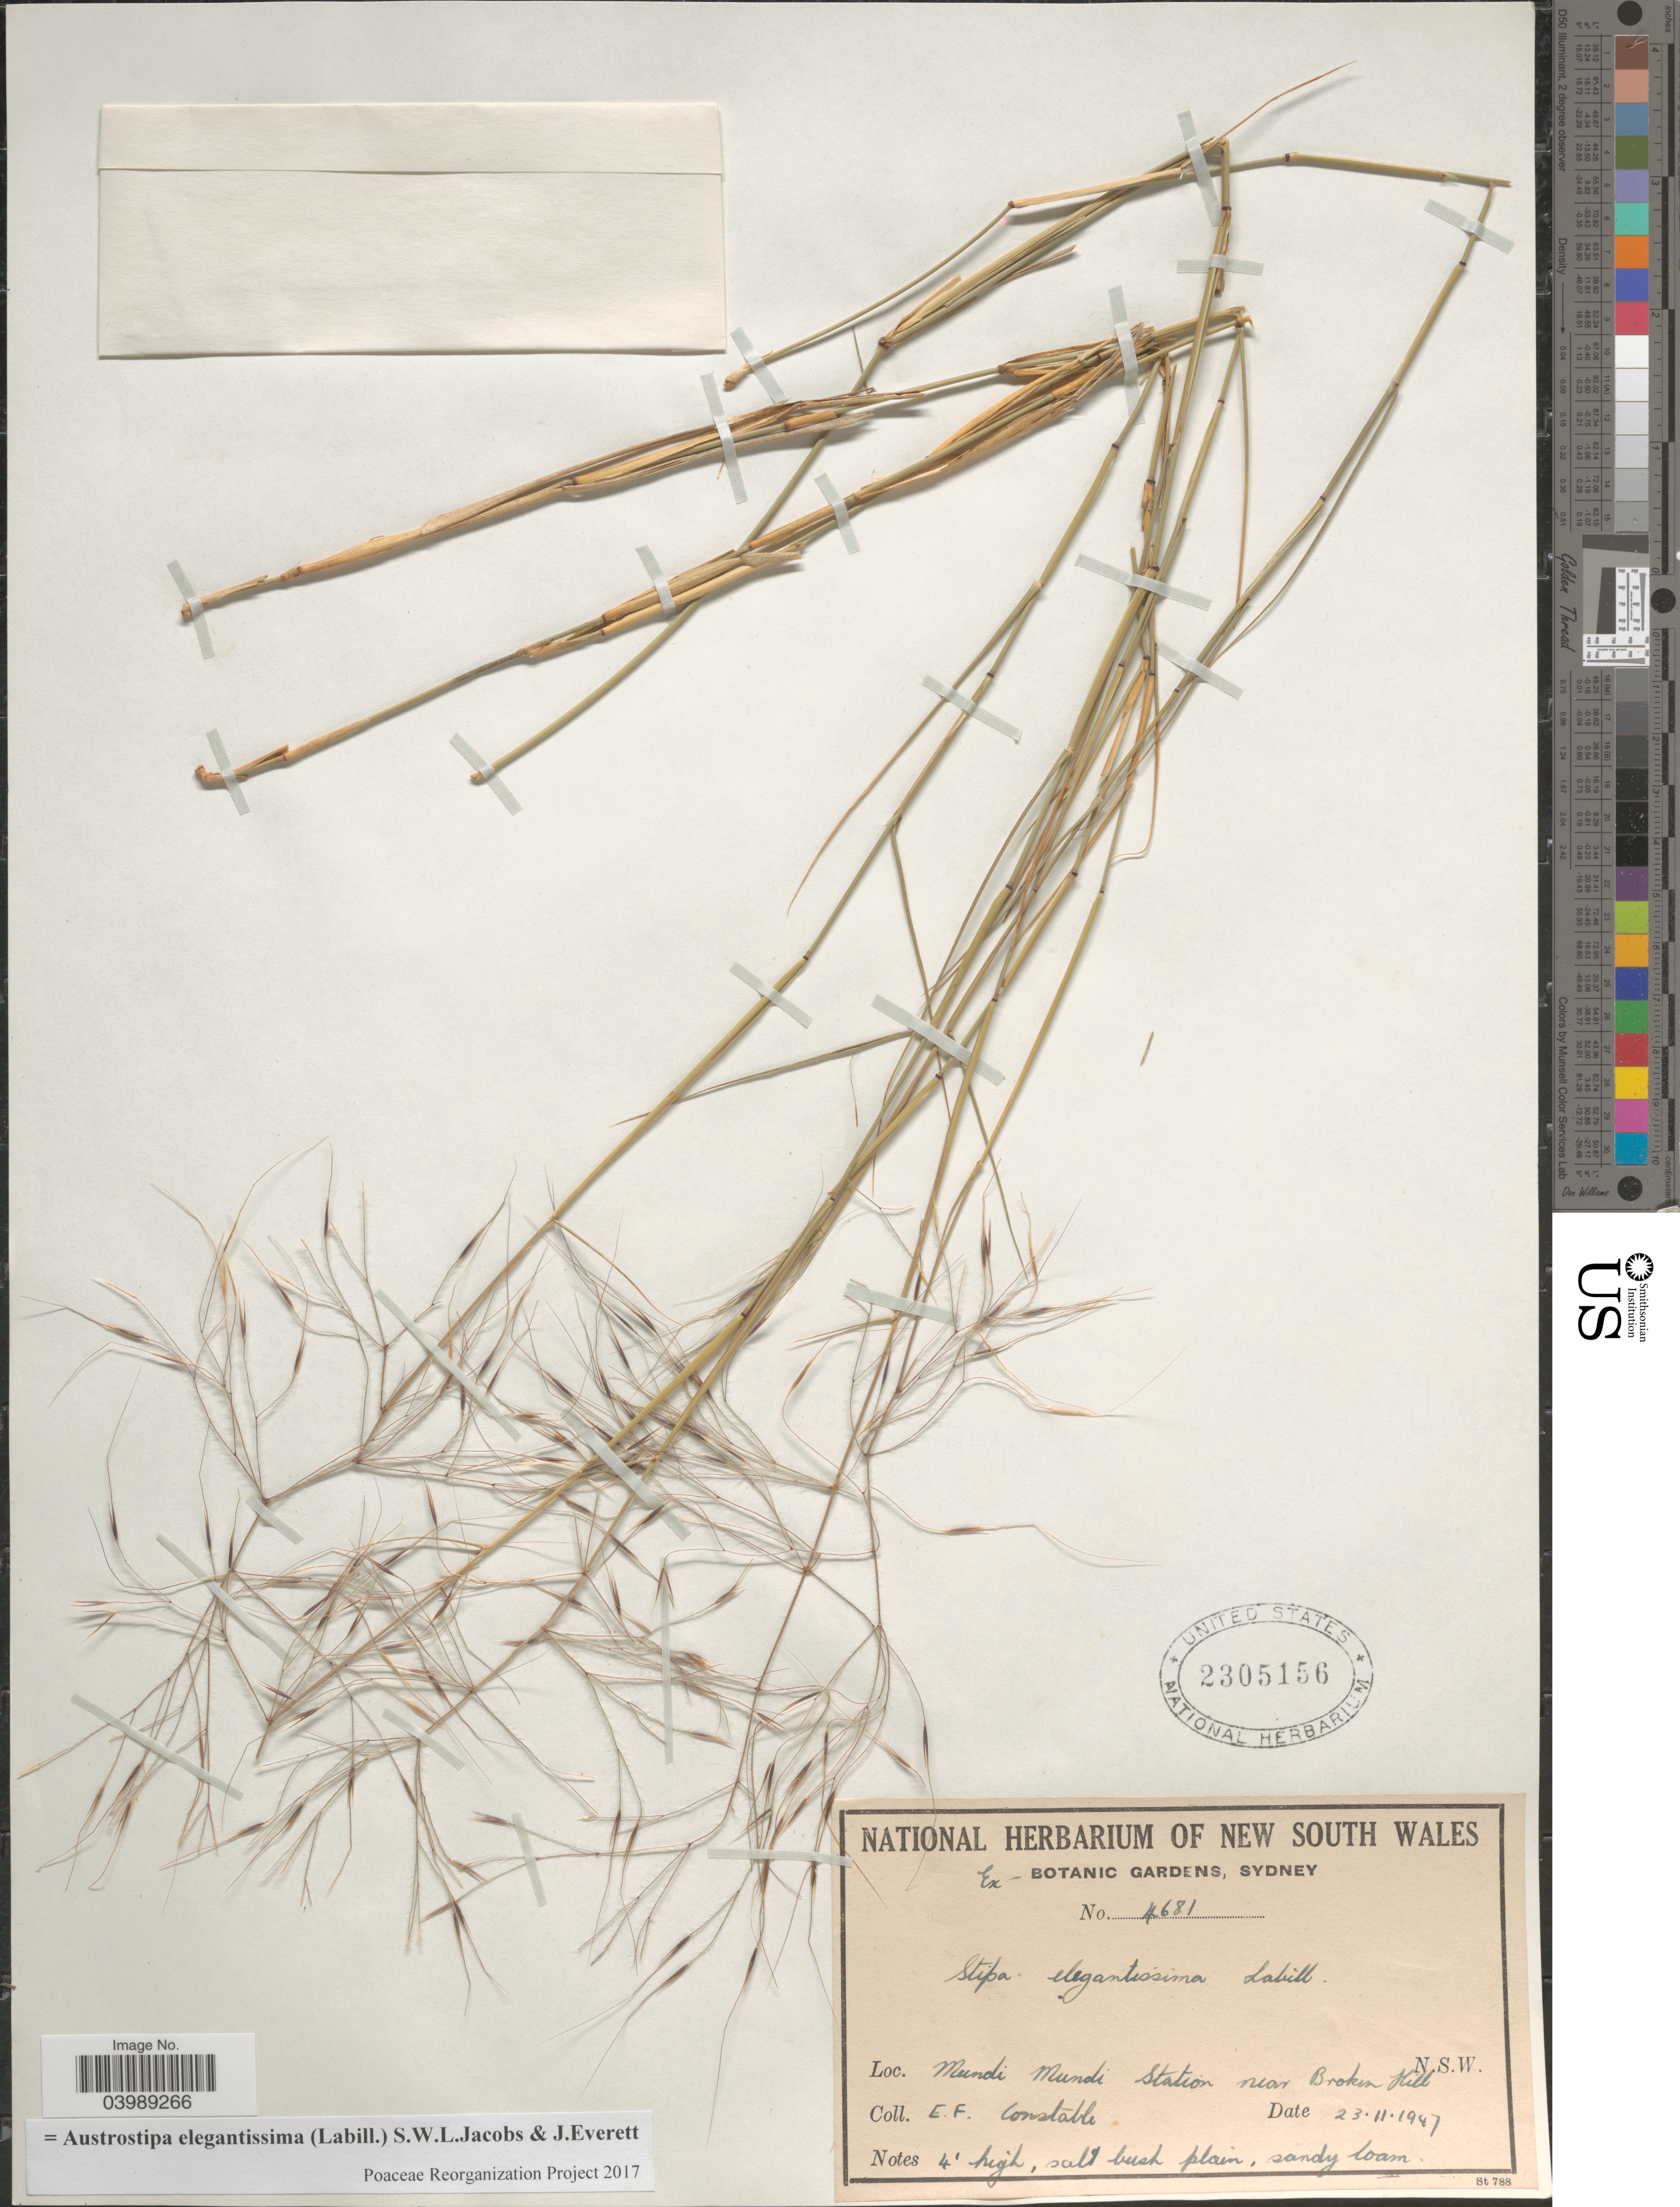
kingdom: Plantae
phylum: Tracheophyta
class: Liliopsida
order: Poales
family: Poaceae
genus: Austrostipa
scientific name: Austrostipa elegantissima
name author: (Labill.) S.W.L. Jacobs & J. Everett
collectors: E. F. Constable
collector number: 4681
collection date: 1947-11-23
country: Australia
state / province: New South Wales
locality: Mundi Mundi Station near Broken Hill.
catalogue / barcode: US 2305156